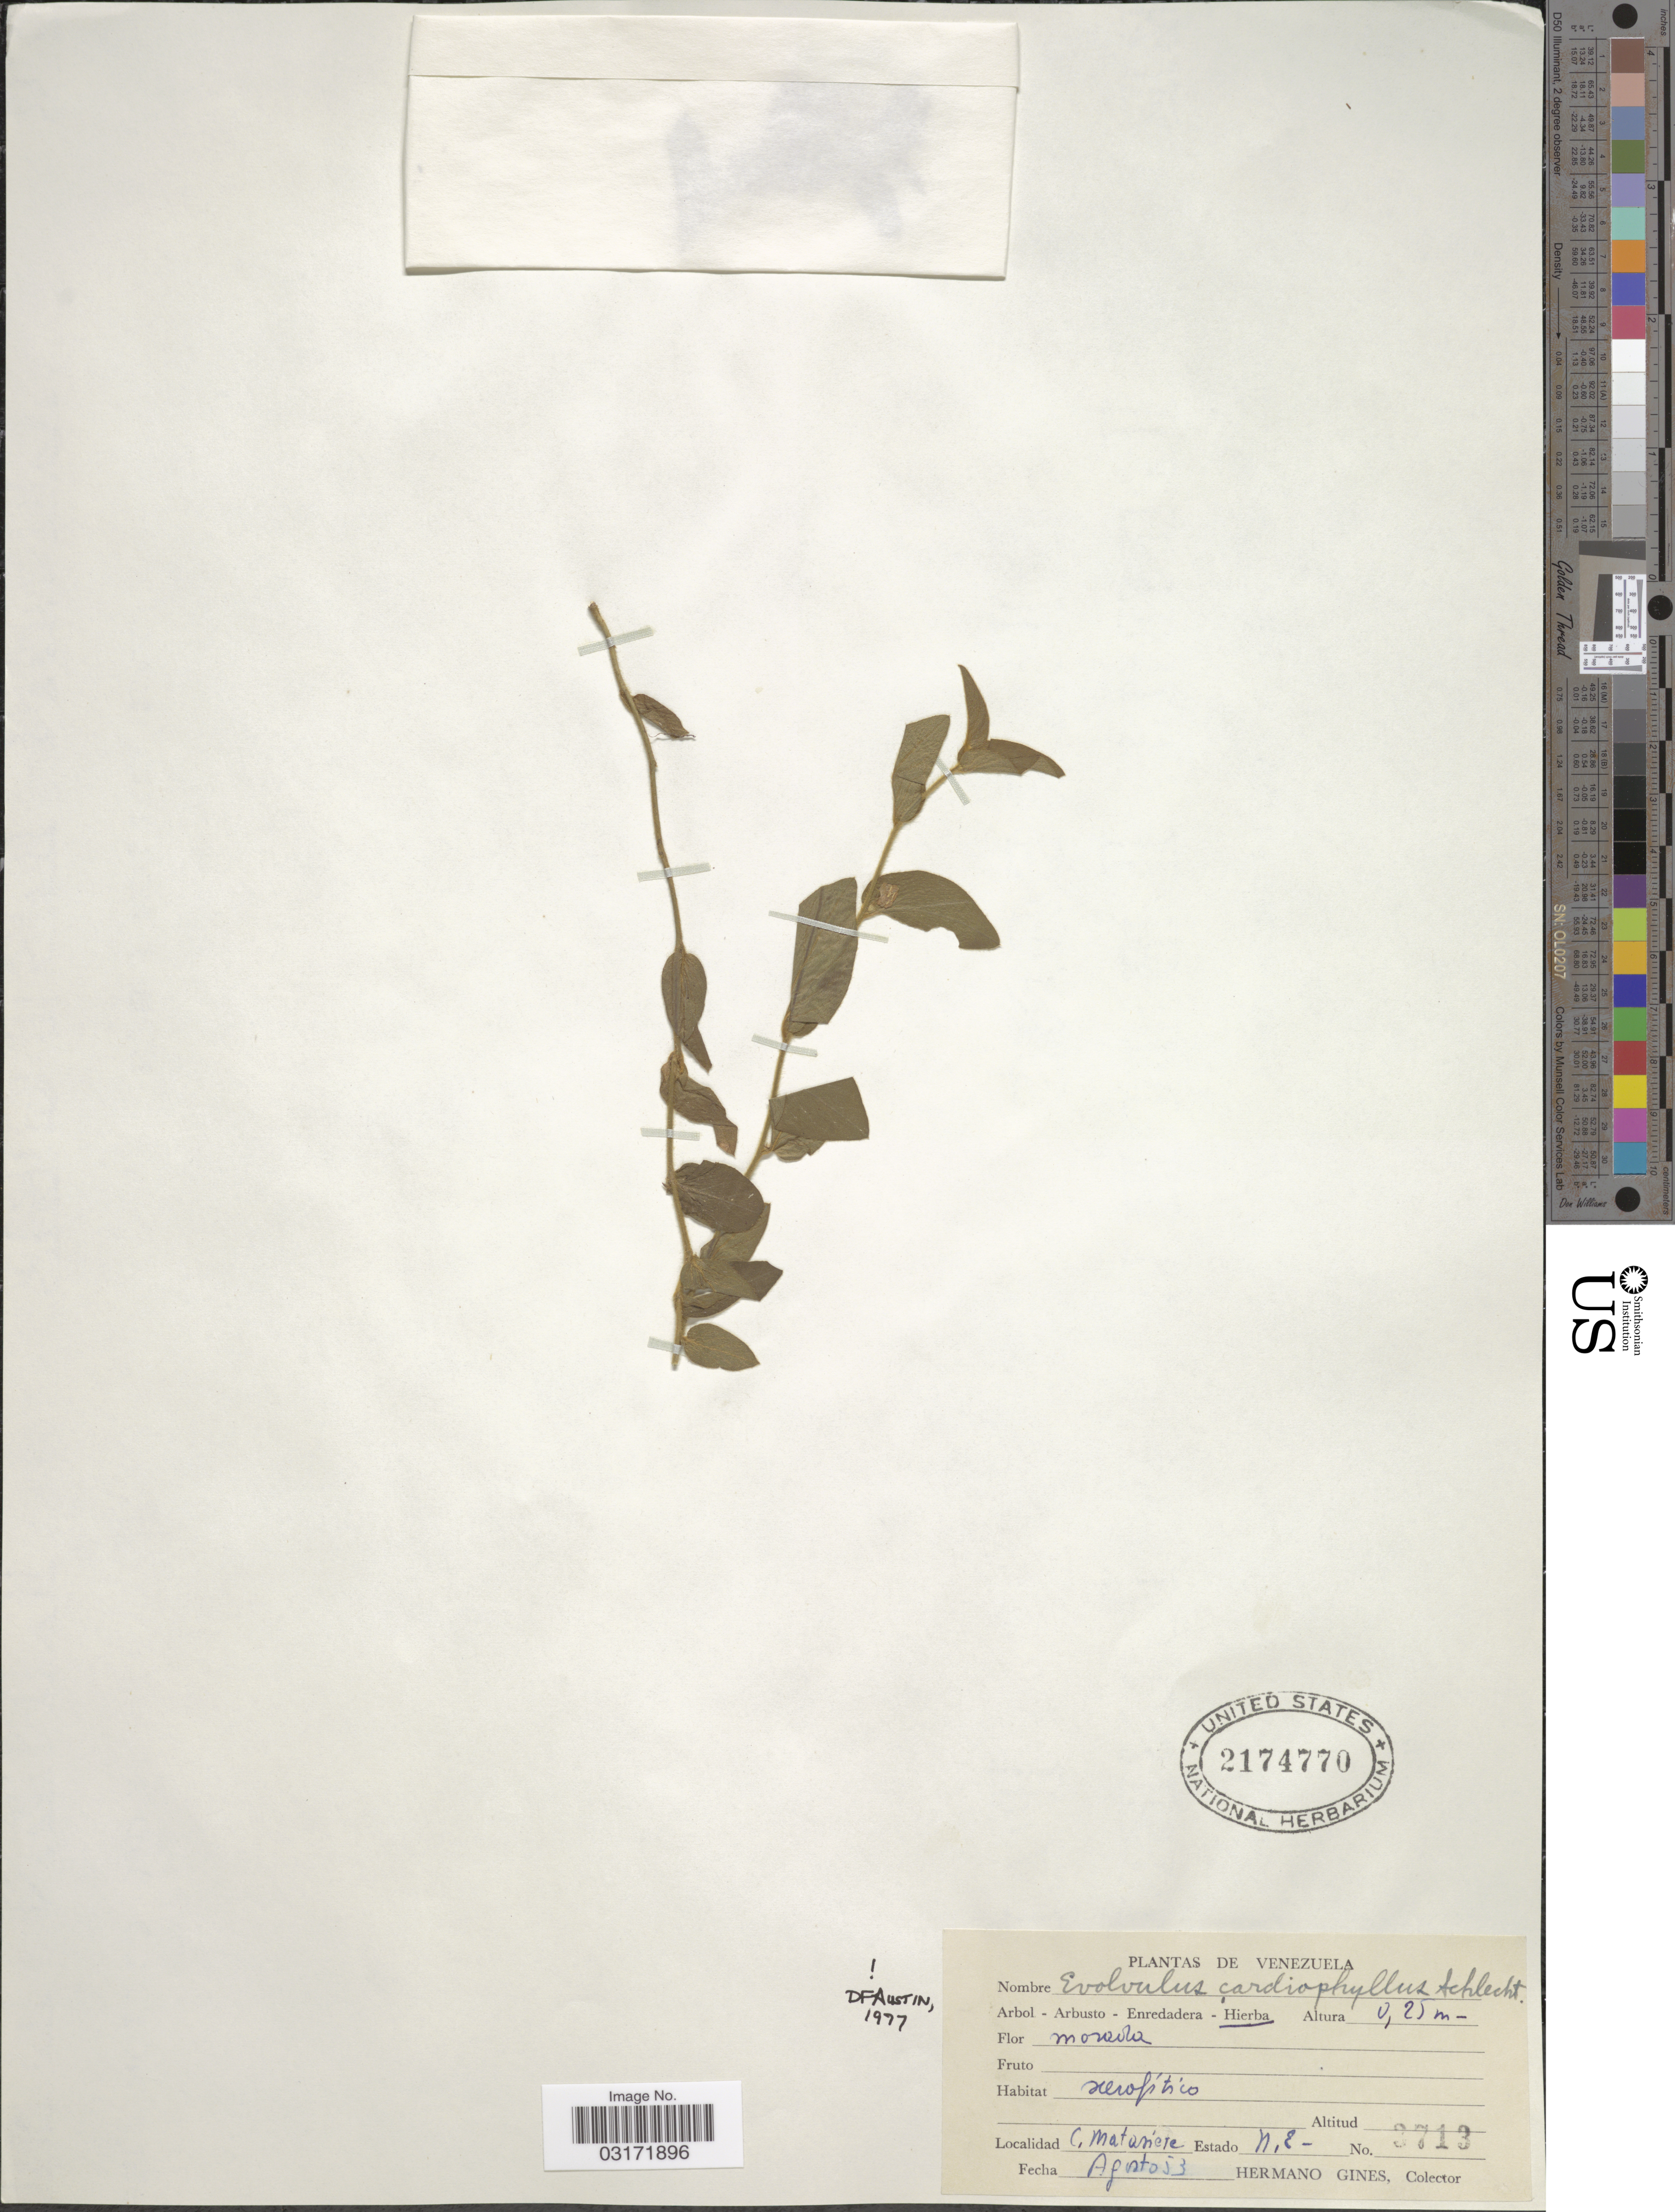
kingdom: Plantae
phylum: Tracheophyta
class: Magnoliopsida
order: Solanales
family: Convolvulaceae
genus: Evolvulus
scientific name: Evolvulus cardiophyllus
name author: Schltdl.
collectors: Bro. Gines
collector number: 3713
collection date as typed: Transcribed d/m/y: /8/53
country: Venezuela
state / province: Nueva Esparta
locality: C. Matasiete [Cerro Matasiete], Estado N.E. [State of Nueva Esparta]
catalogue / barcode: US 2174770